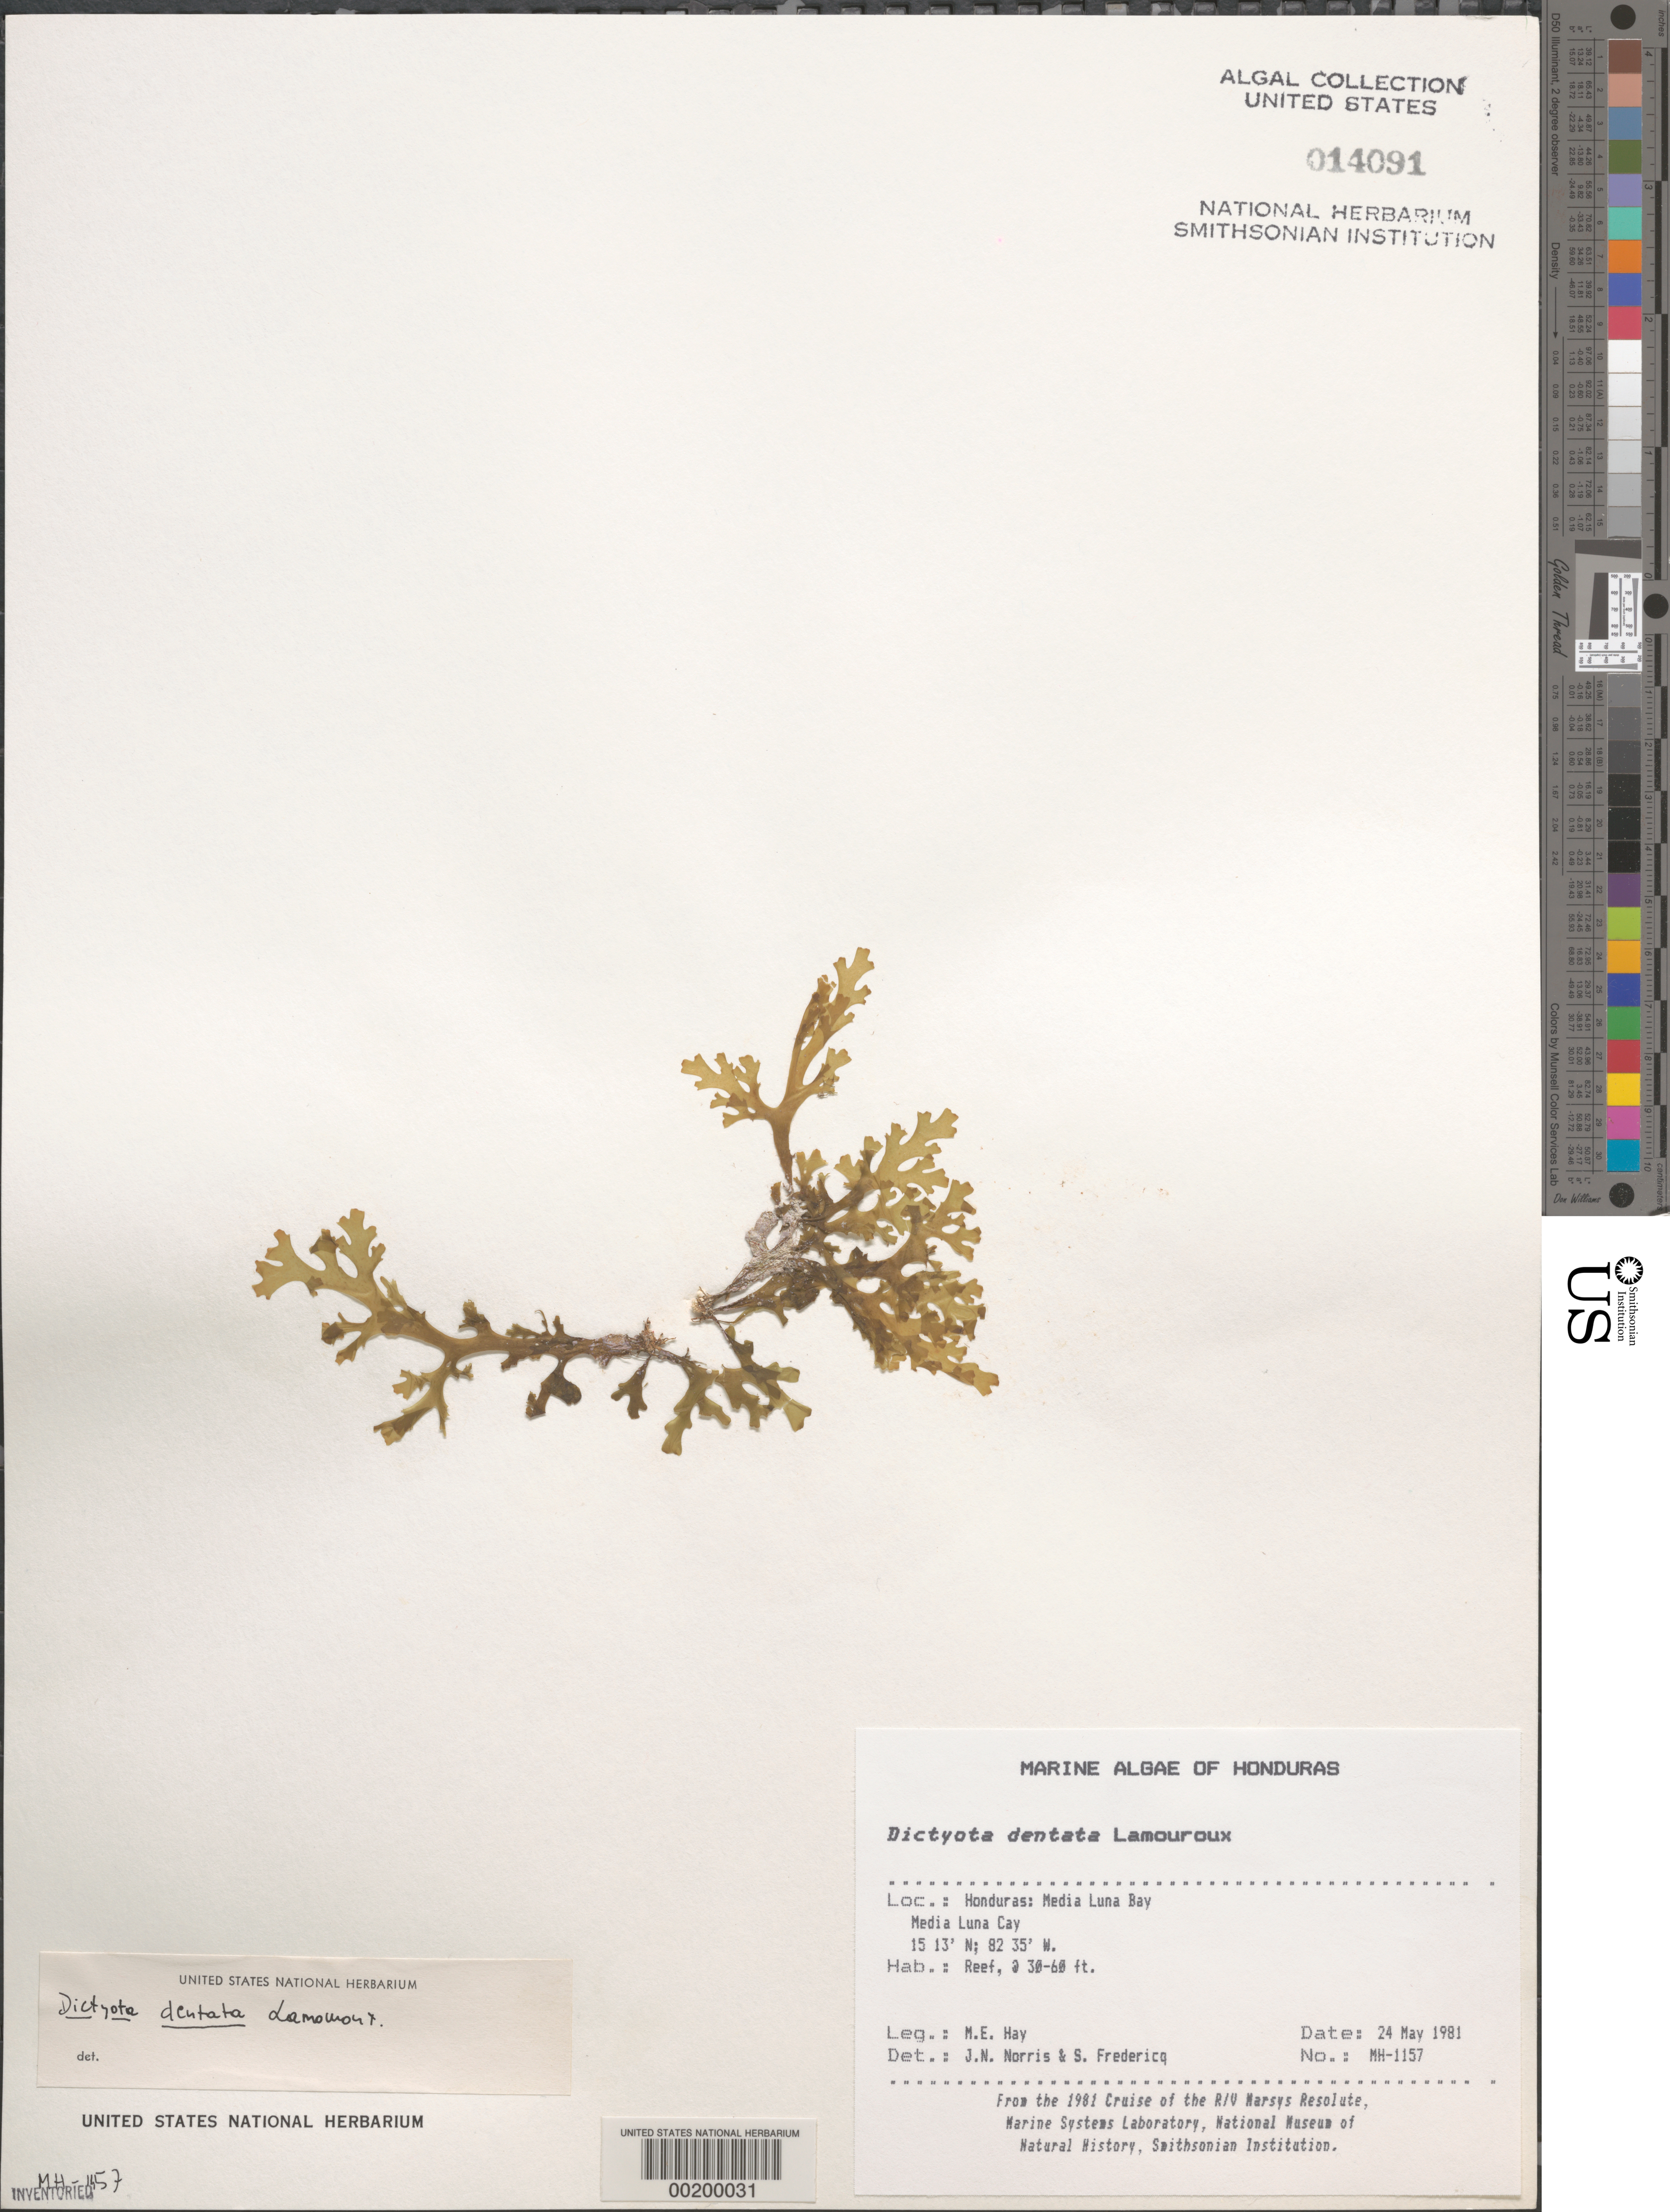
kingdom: Chromista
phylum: Ochrophyta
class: Phaeophyceae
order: Dictyotales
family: Dictyotaceae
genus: Dictyota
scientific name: Dictyota mertensii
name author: (C. Mart.) Kütz.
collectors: M. E. Hay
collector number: MEH-1157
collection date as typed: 24 May 1981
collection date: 1981-05-24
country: Honduras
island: Media Luna Cay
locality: Media Luna Bay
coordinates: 15 13' N, 82 35' W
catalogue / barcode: US 14091